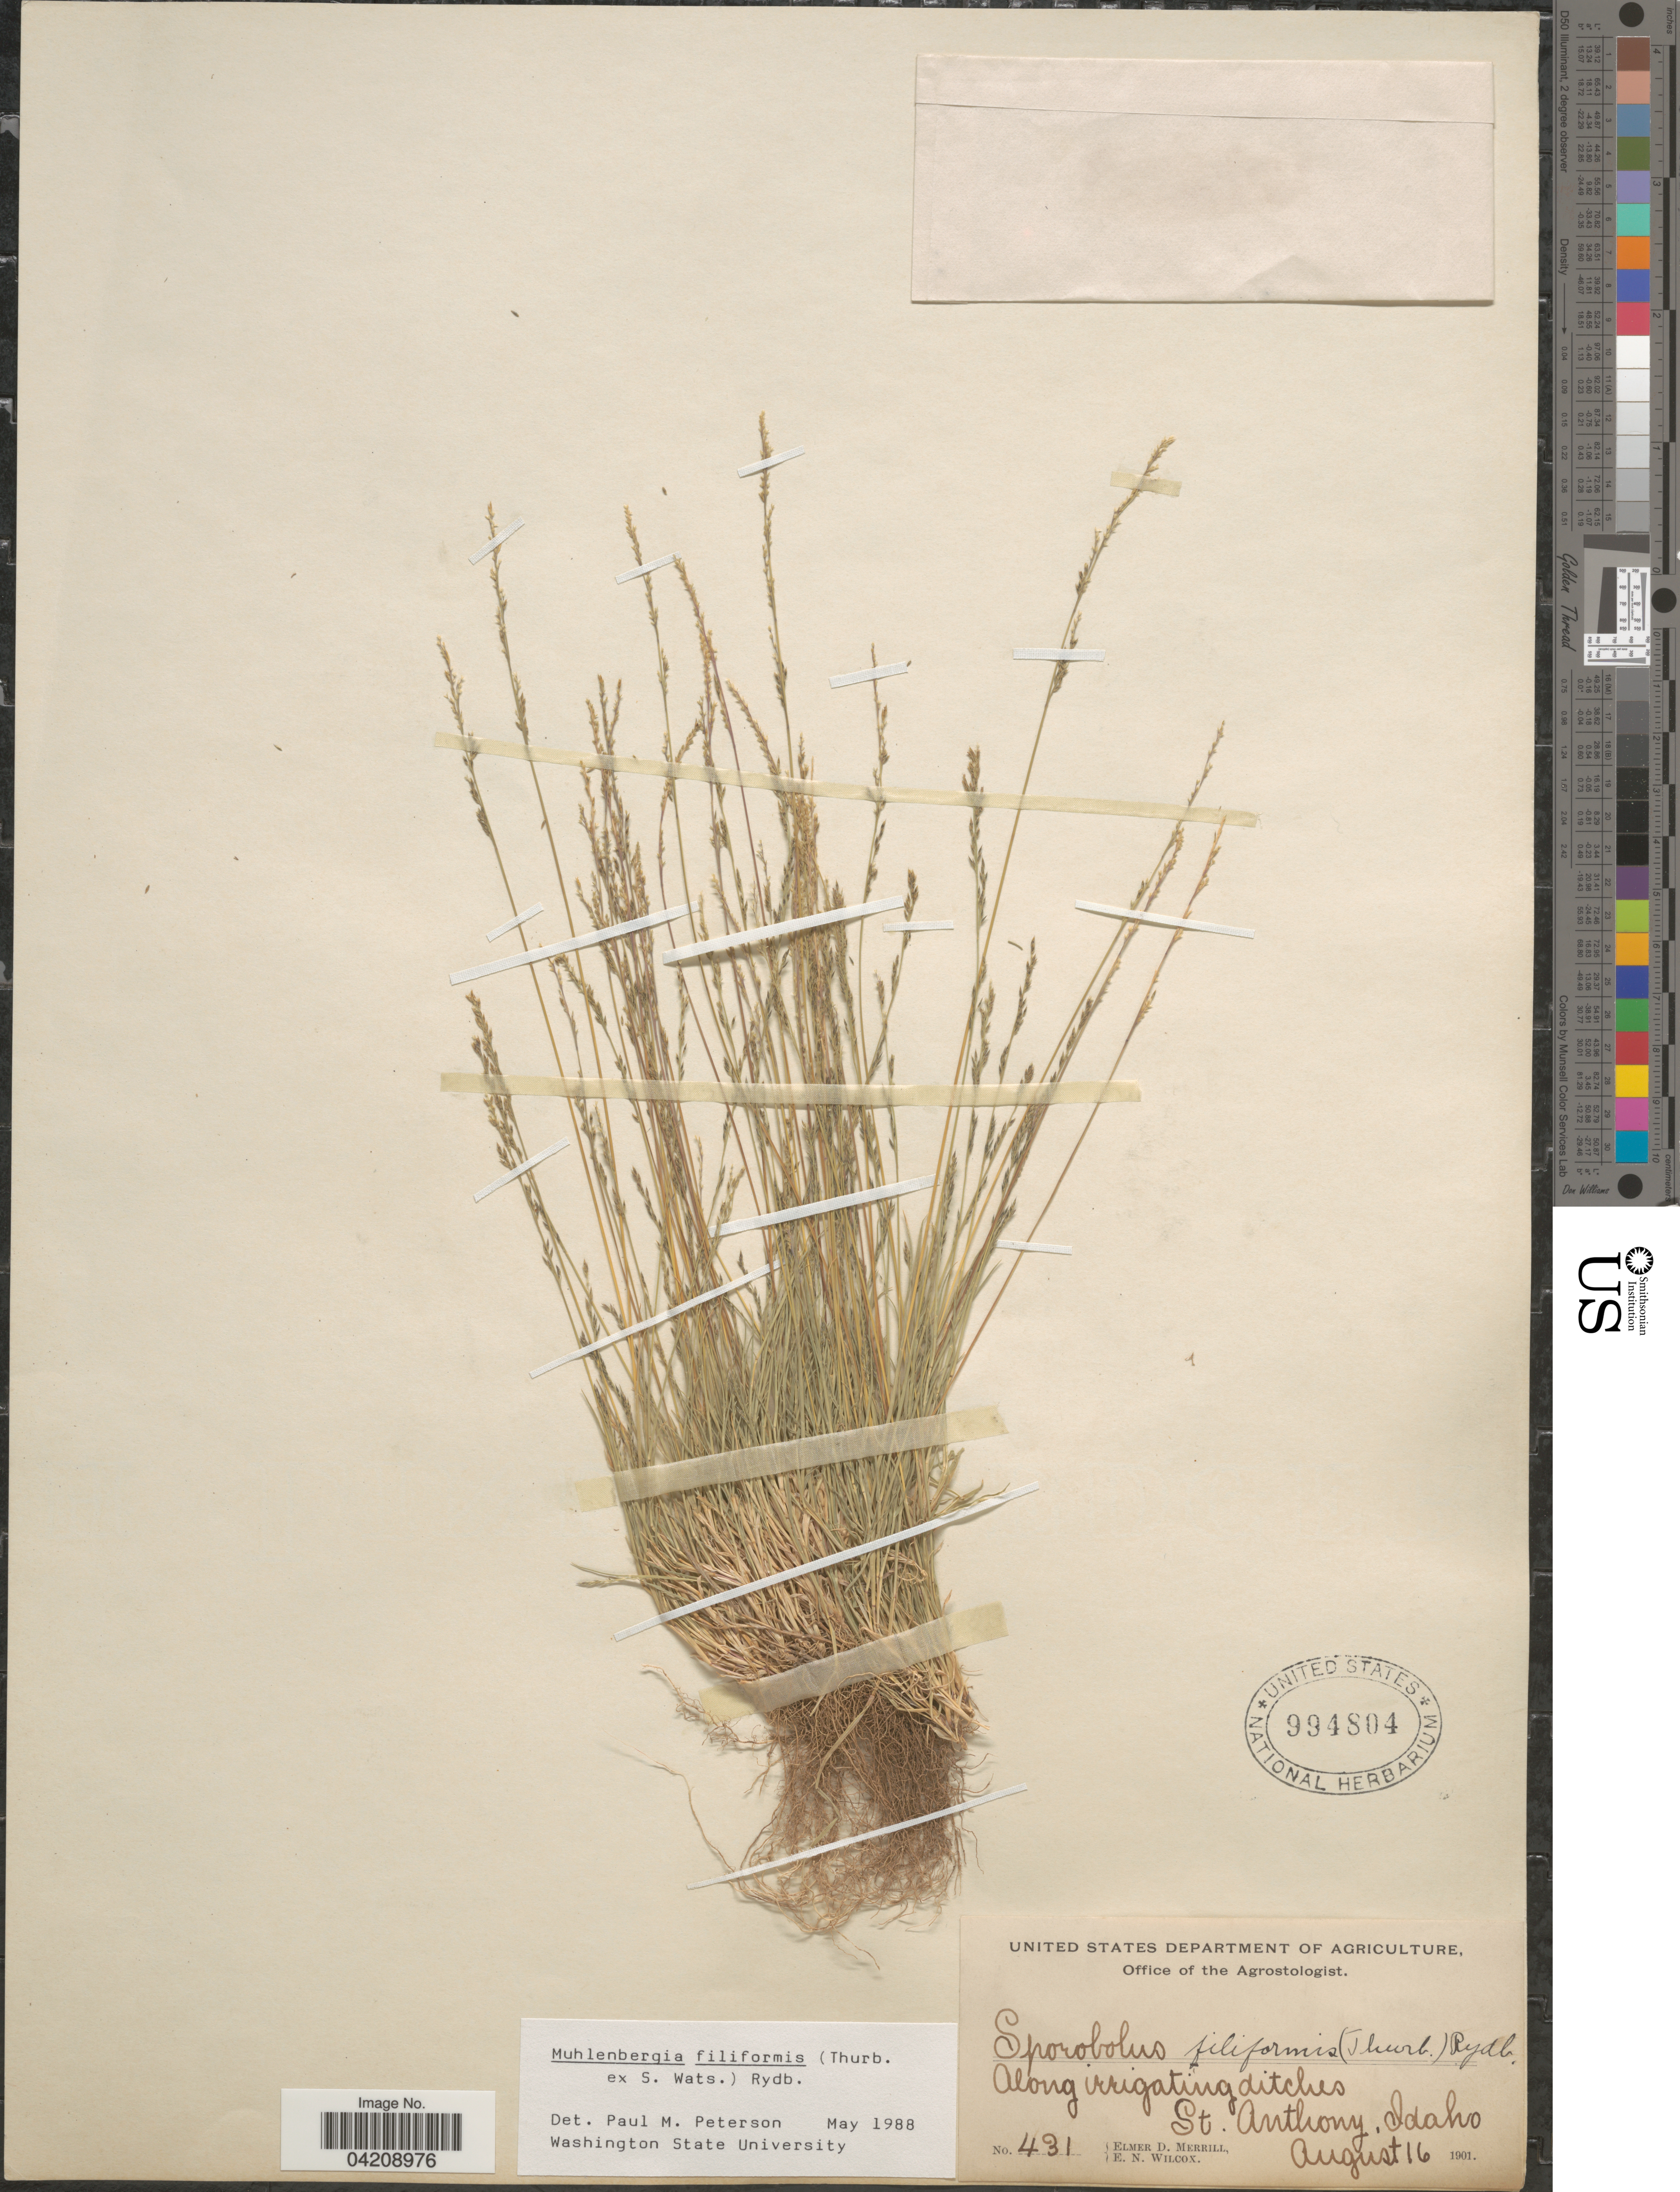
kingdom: Plantae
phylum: Tracheophyta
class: Liliopsida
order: Poales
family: Poaceae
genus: Muhlenbergia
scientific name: Muhlenbergia filiformis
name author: (Thurb. ex S. Watson) Rydb.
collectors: E. D. Merrill & E. Wilcox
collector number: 431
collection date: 1901-08-16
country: United States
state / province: Idaho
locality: St. Anthony.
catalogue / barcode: US 994804